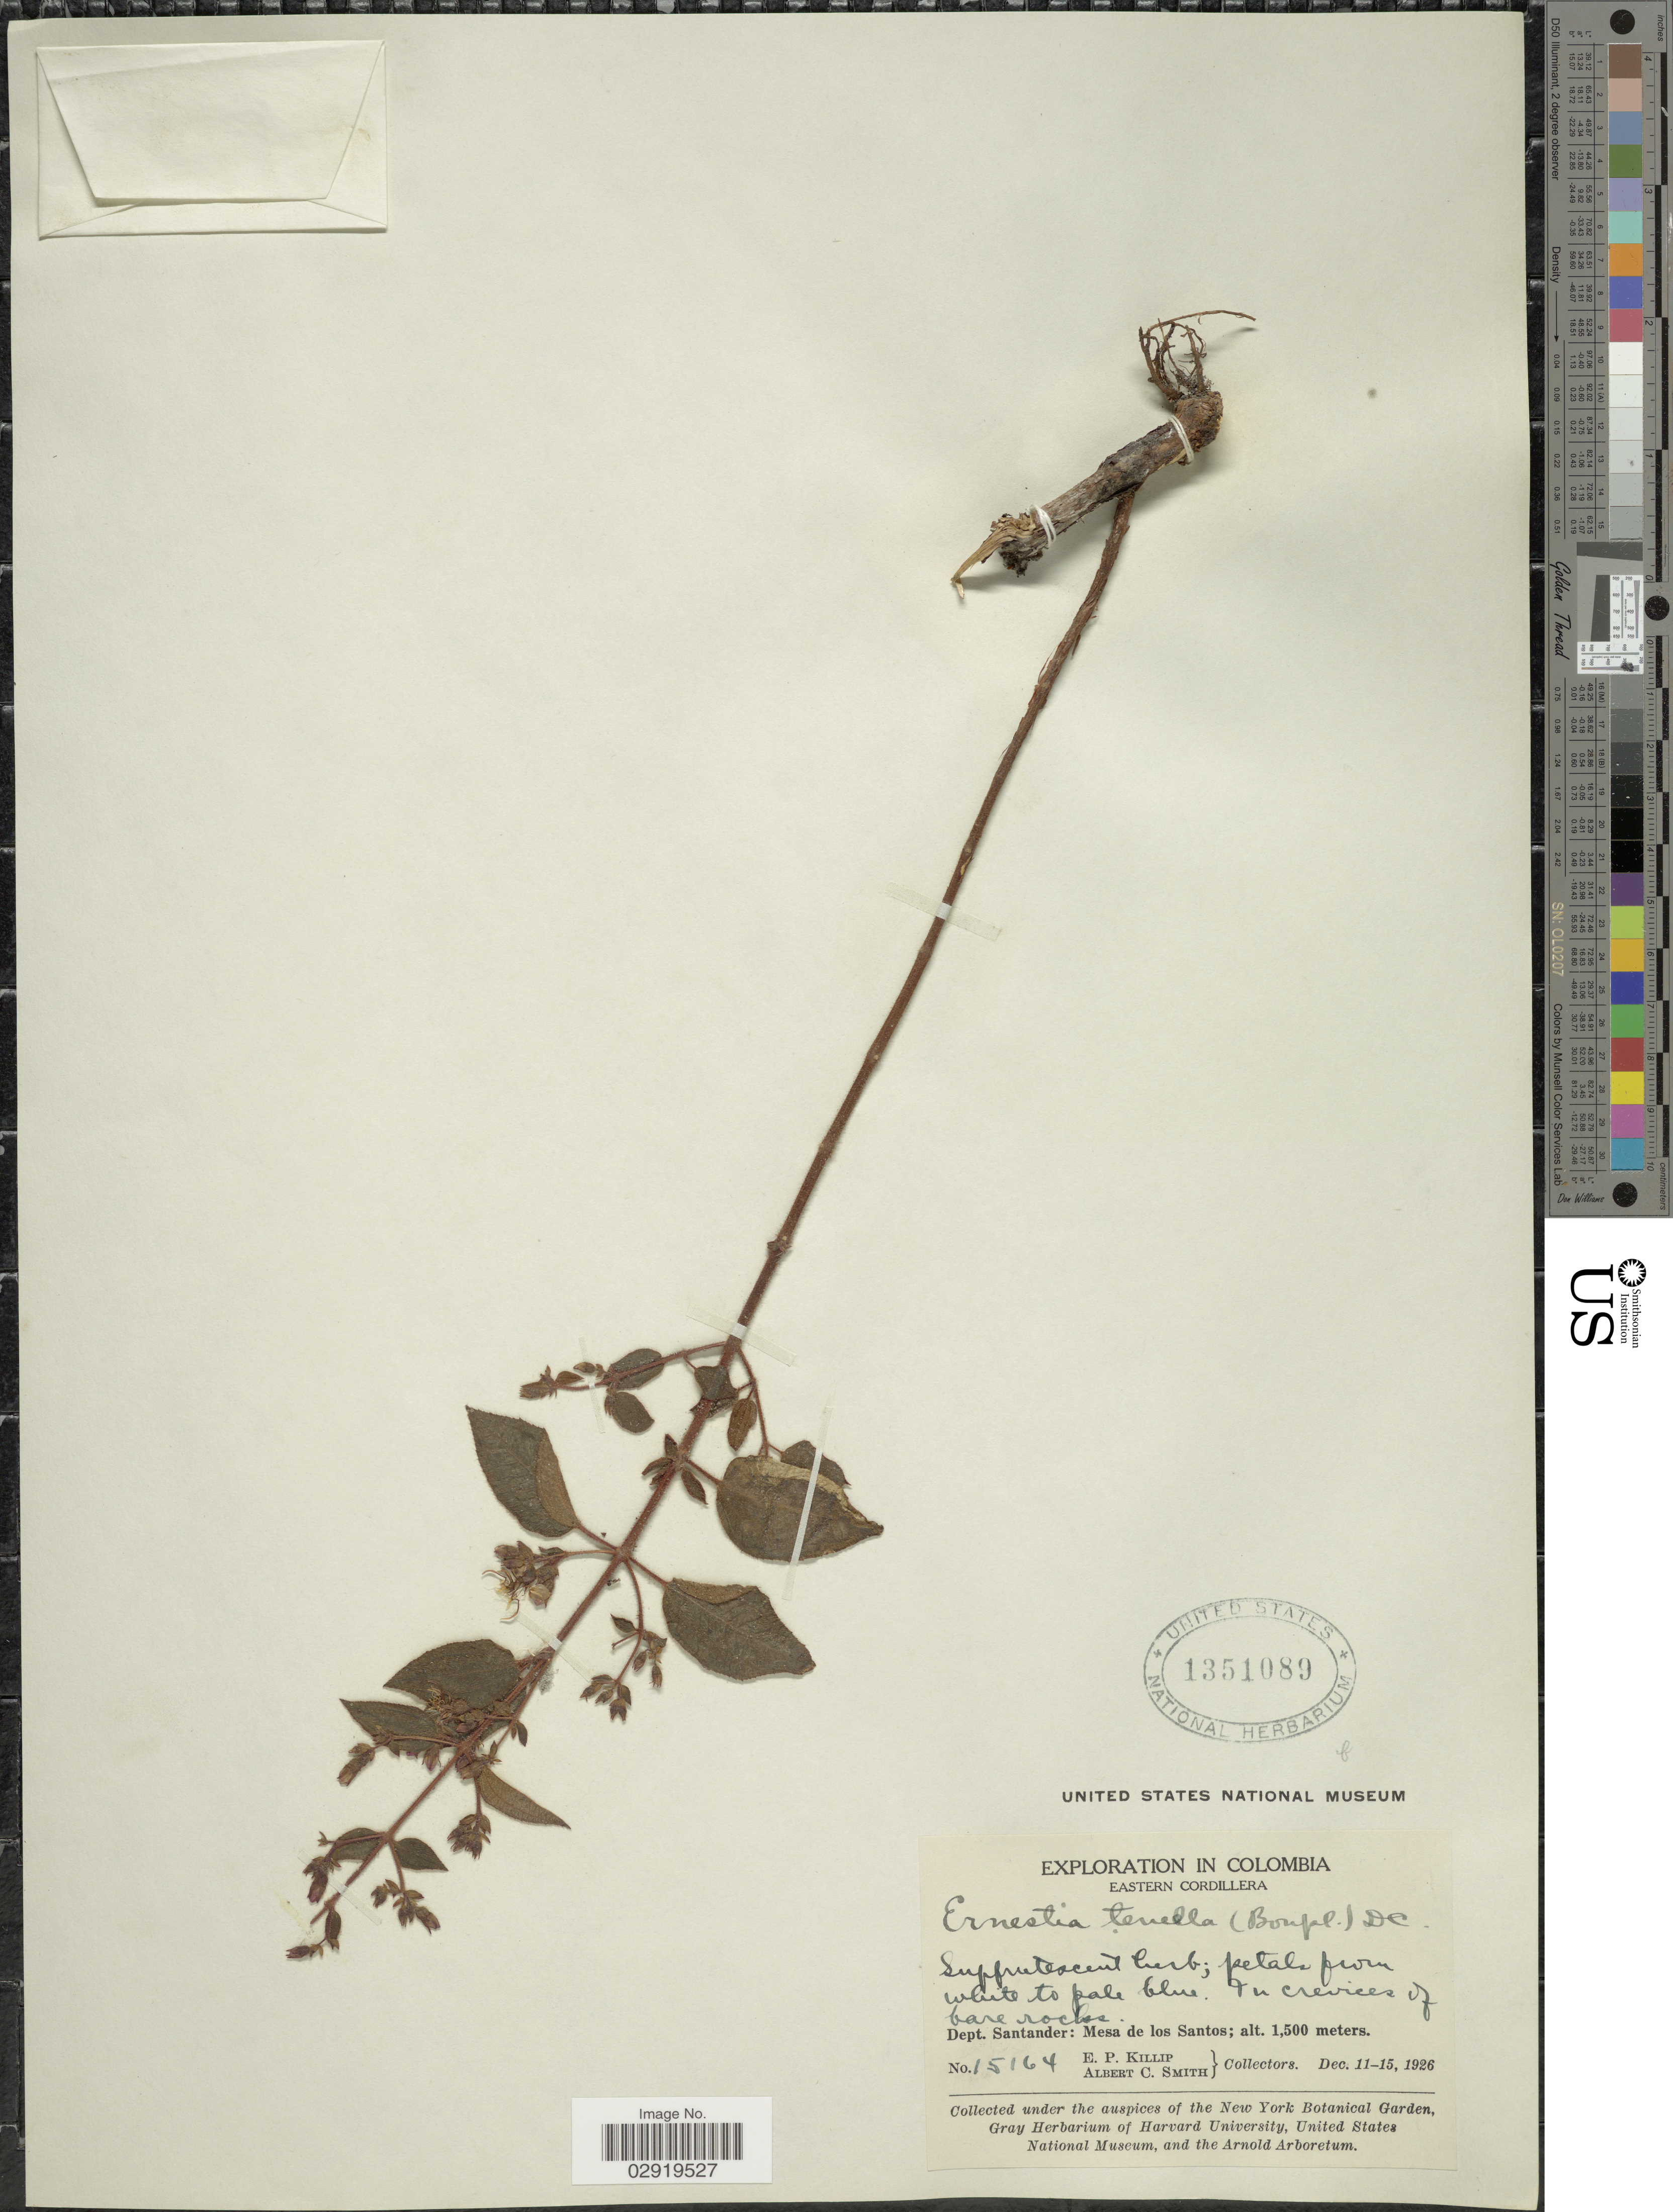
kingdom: Plantae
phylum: Tracheophyta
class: Magnoliopsida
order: Myrtales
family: Melastomataceae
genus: Ernestia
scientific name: Ernestia adenotricha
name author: L. Uribe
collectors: E. P. Killip & A. C. Smith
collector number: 15164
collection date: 1926-12-11/1926-12-15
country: Colombia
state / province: Santander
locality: Eastern Cordillera. Dept. Santander: Mesa de los Santos.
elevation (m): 1500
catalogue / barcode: US 1351089